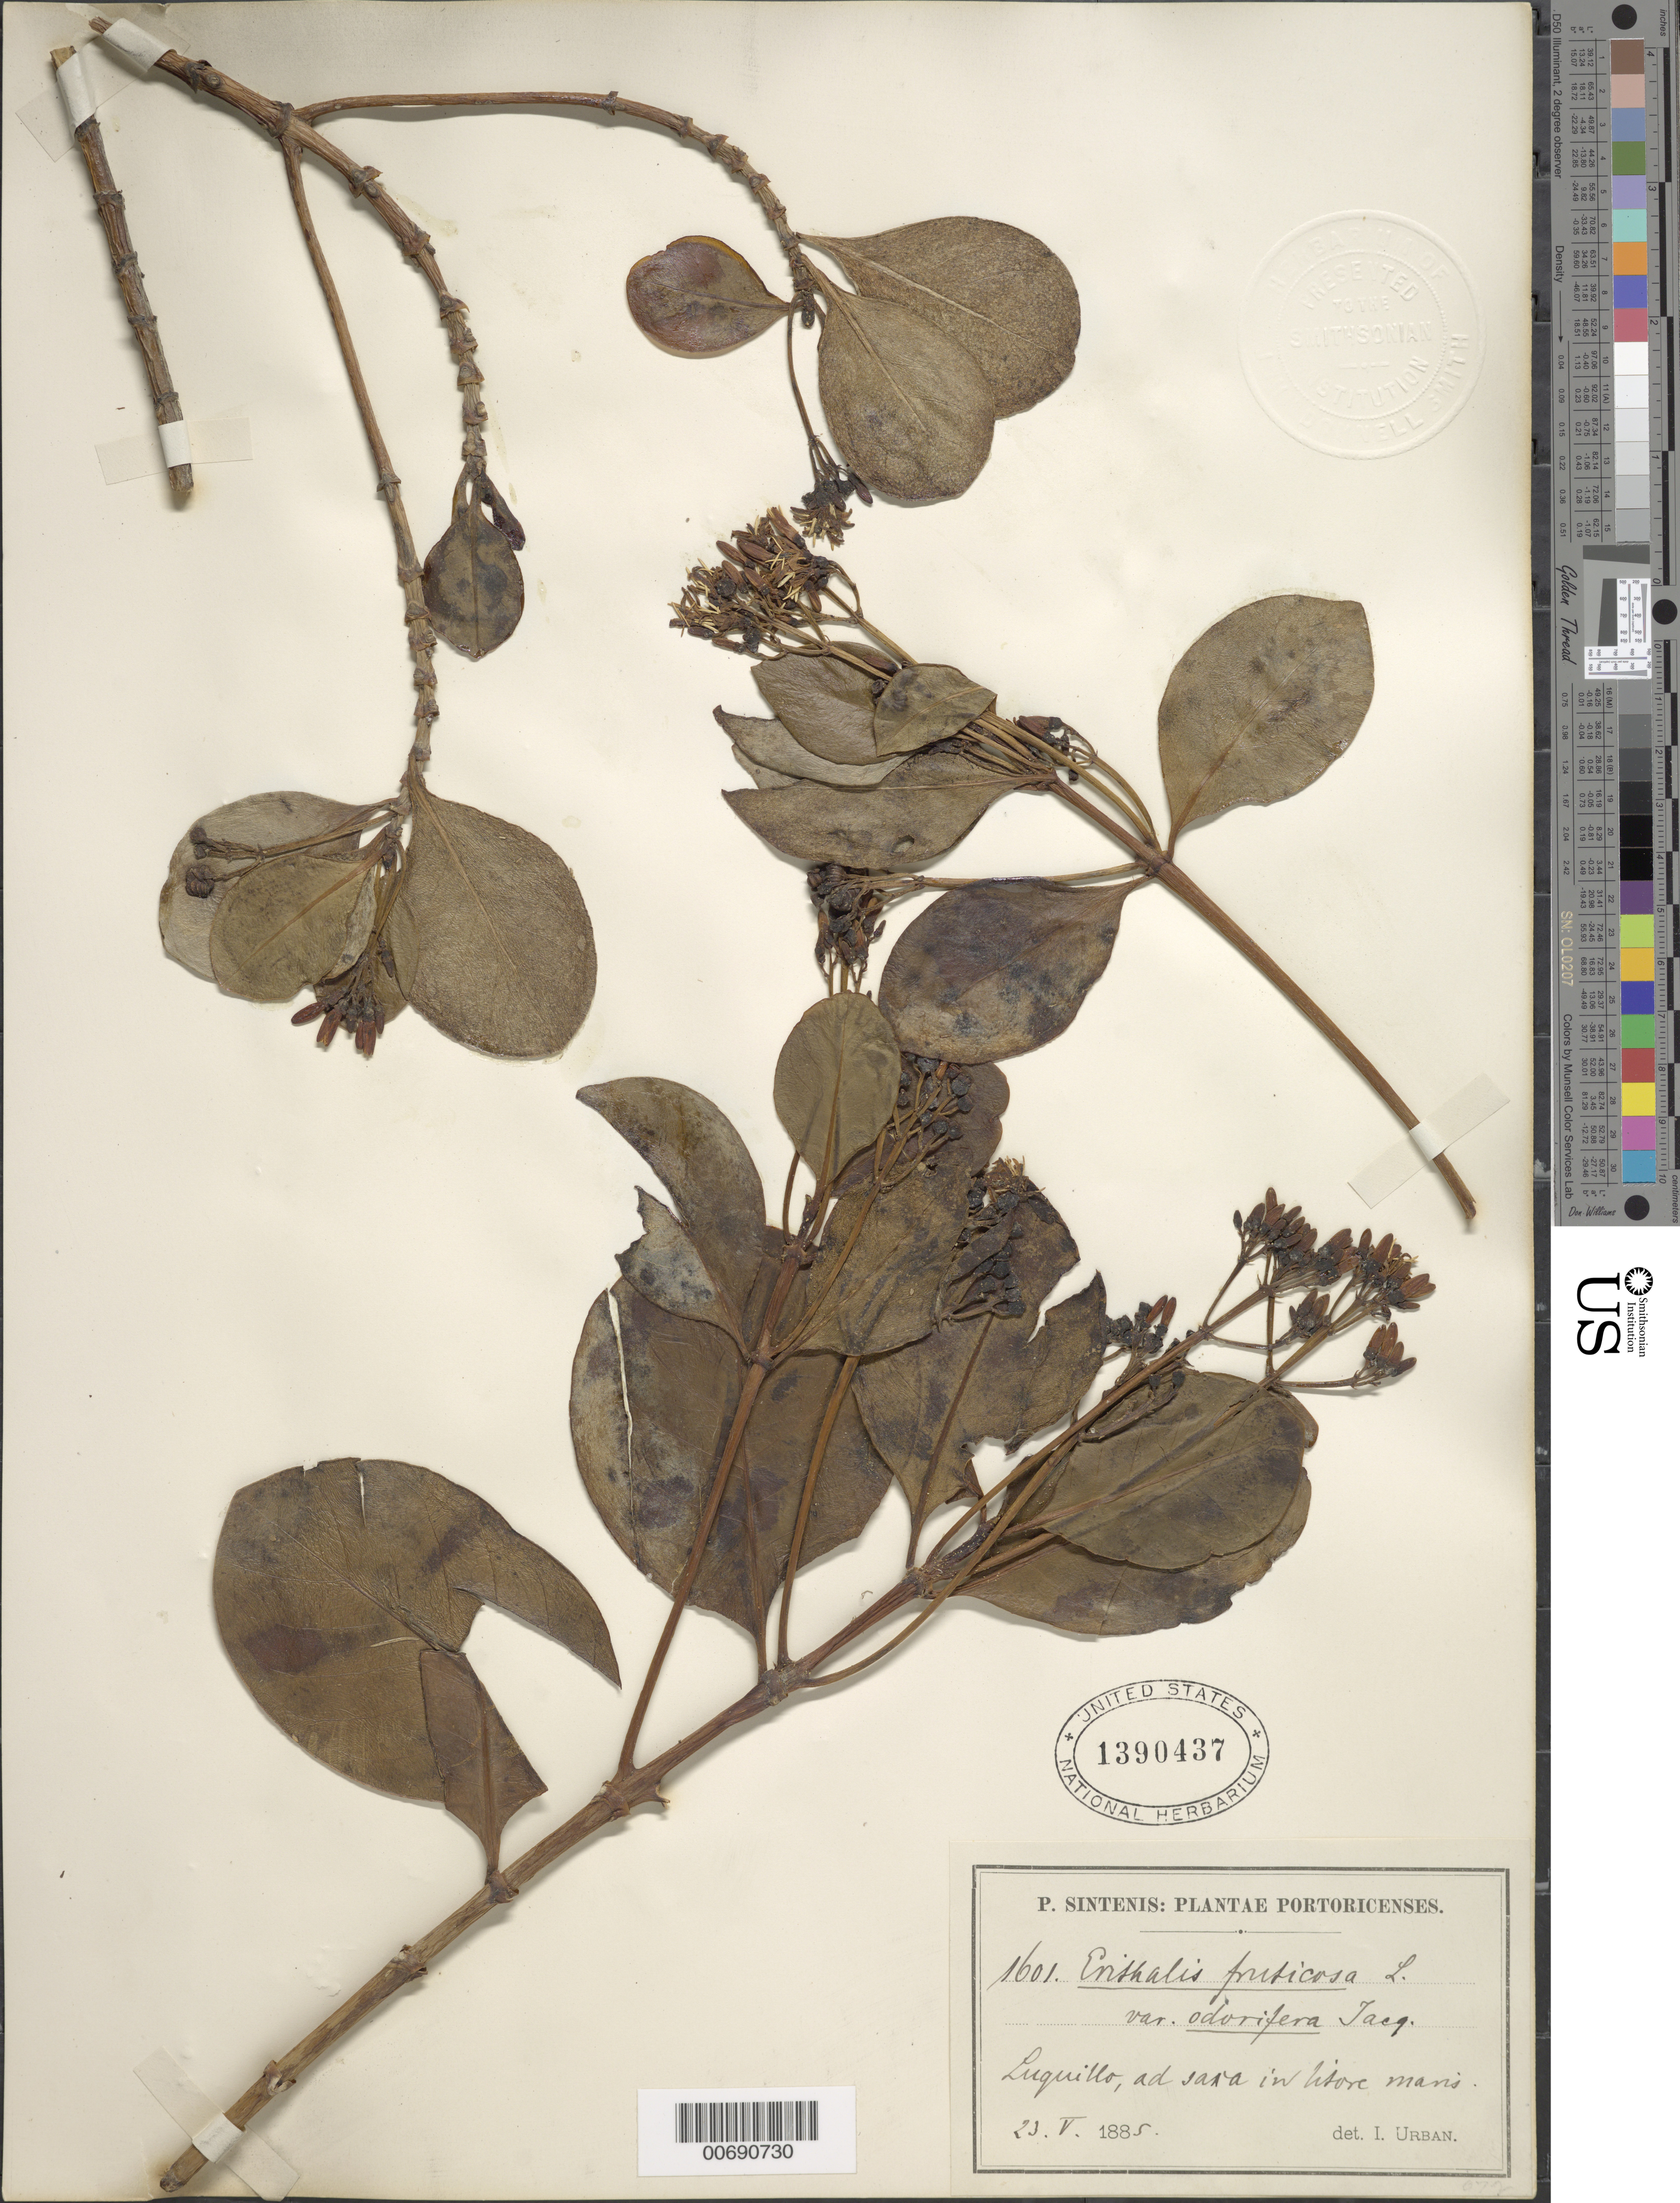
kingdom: Plantae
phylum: Tracheophyta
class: Magnoliopsida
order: Gentianales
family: Rubiaceae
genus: Erithalis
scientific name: Erithalis fruticosa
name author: L.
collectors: P. Sintenis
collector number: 1601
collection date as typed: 23 May 1885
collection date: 1885-05-23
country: Puerto Rico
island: Greater Antilles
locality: Luquillo.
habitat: ad saxa in litore maris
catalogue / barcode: US 1390437